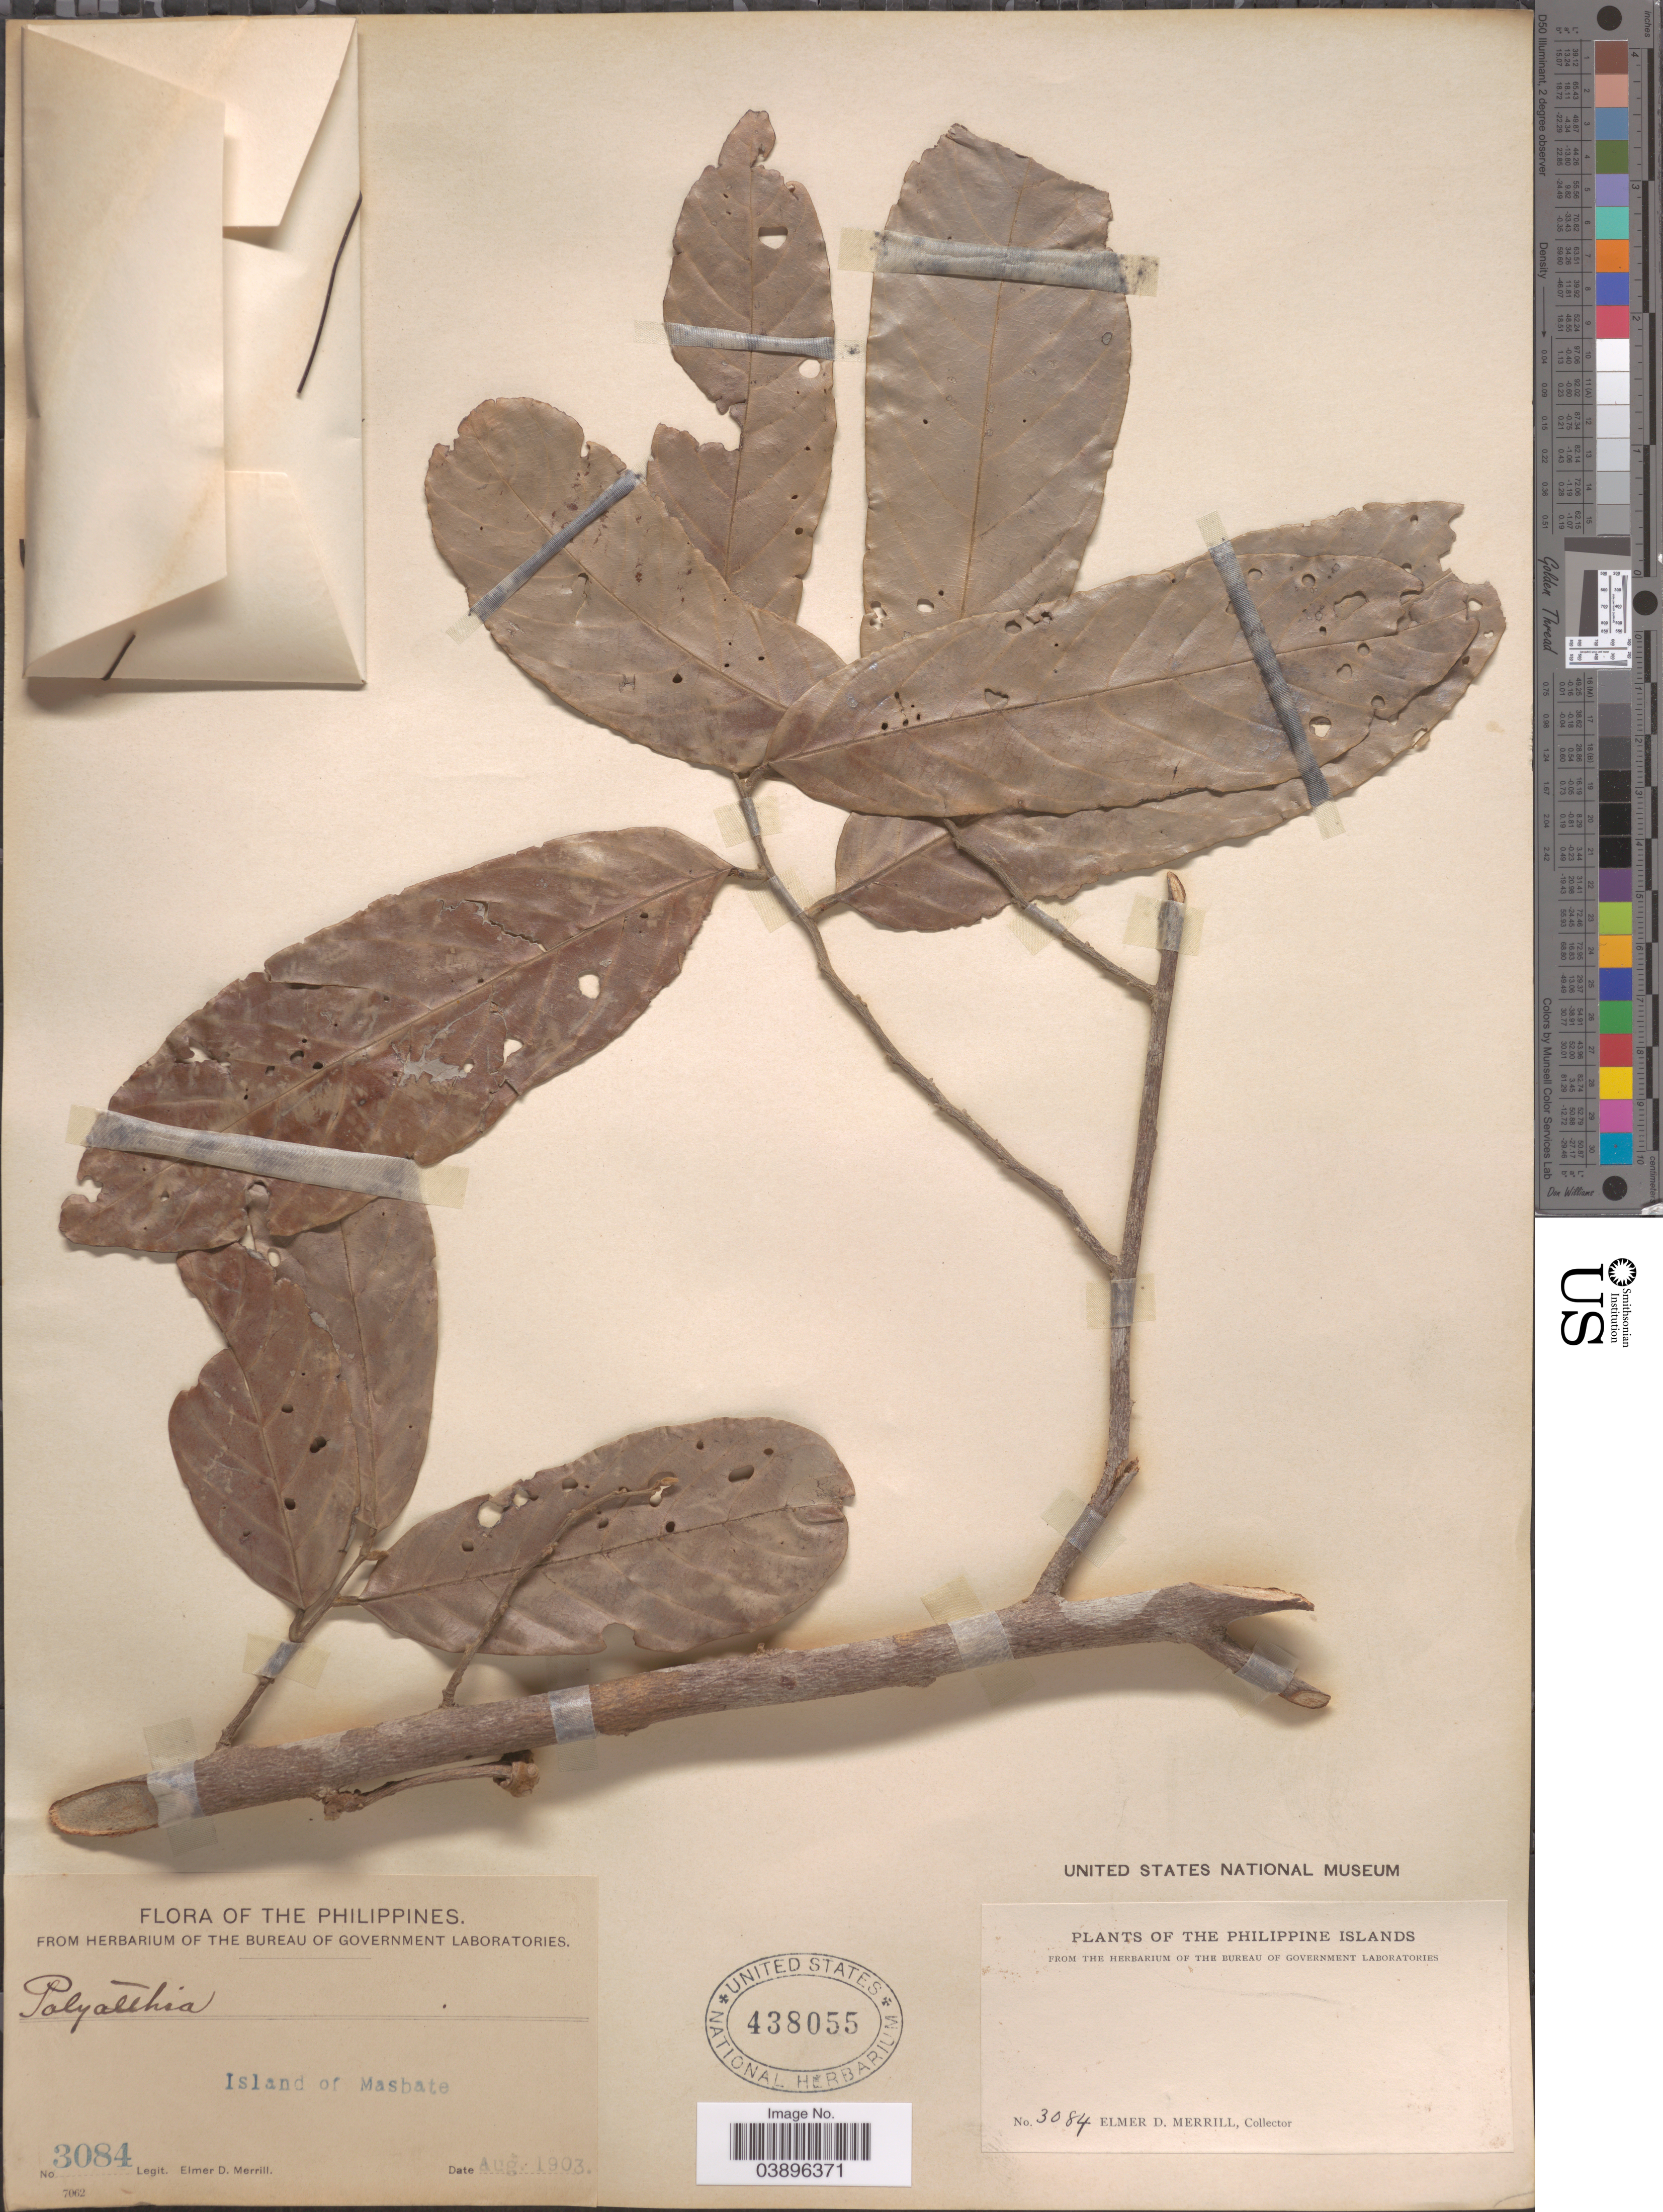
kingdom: Plantae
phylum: Tracheophyta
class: Magnoliopsida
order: Magnoliales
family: Annonaceae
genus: Polyalthia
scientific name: Polyalthia sp.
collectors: E. D. Merrill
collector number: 3084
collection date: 1903-08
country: Philippines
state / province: Bicol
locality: Island of Masbate. Philippine Islands.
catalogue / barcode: US 438055